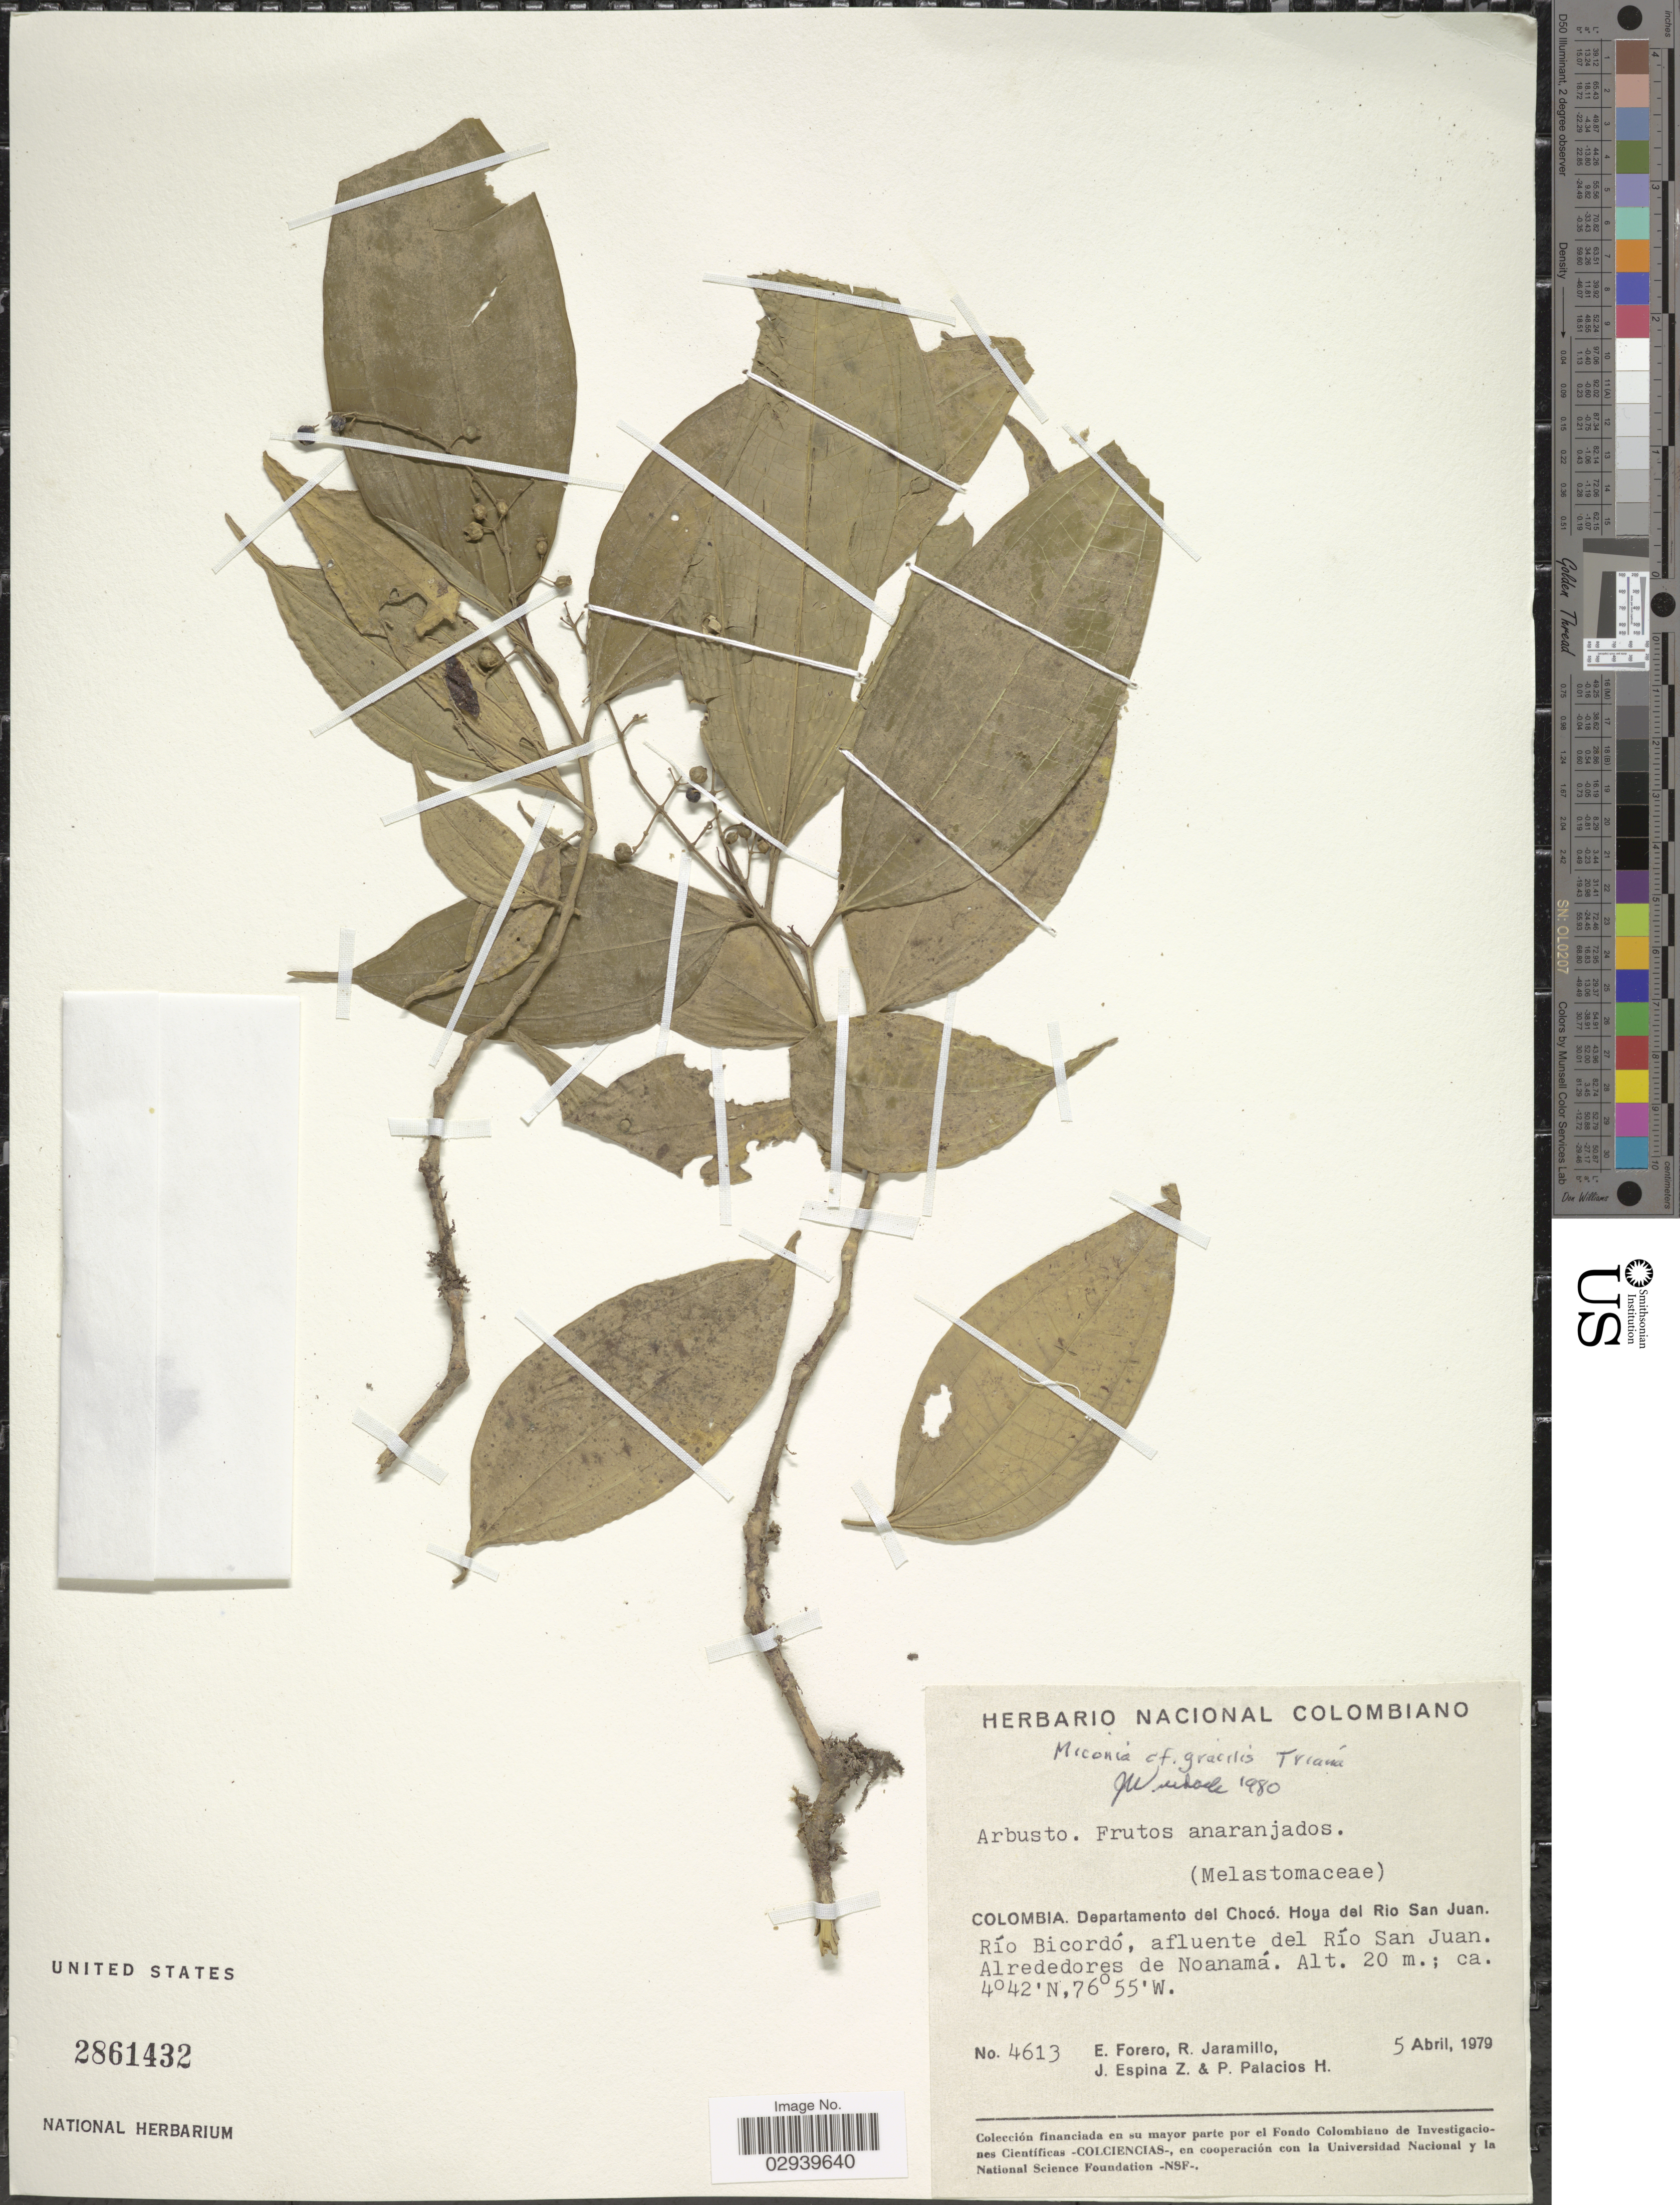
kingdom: Plantae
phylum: Tracheophyta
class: Magnoliopsida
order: Myrtales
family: Melastomataceae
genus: Miconia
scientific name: Miconia gracilis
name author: Triana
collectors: E. Forero, R. Jaramillo, J. Espina & P. Palacios H.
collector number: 4613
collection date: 1979-04-05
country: Colombia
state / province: Chocó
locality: Departamento del Chocó: Hoya del Rio San Juan. Río Bicordó, afluente del Río San Juan. Alrededores de Noanamá.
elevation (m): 20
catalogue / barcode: US 2861432